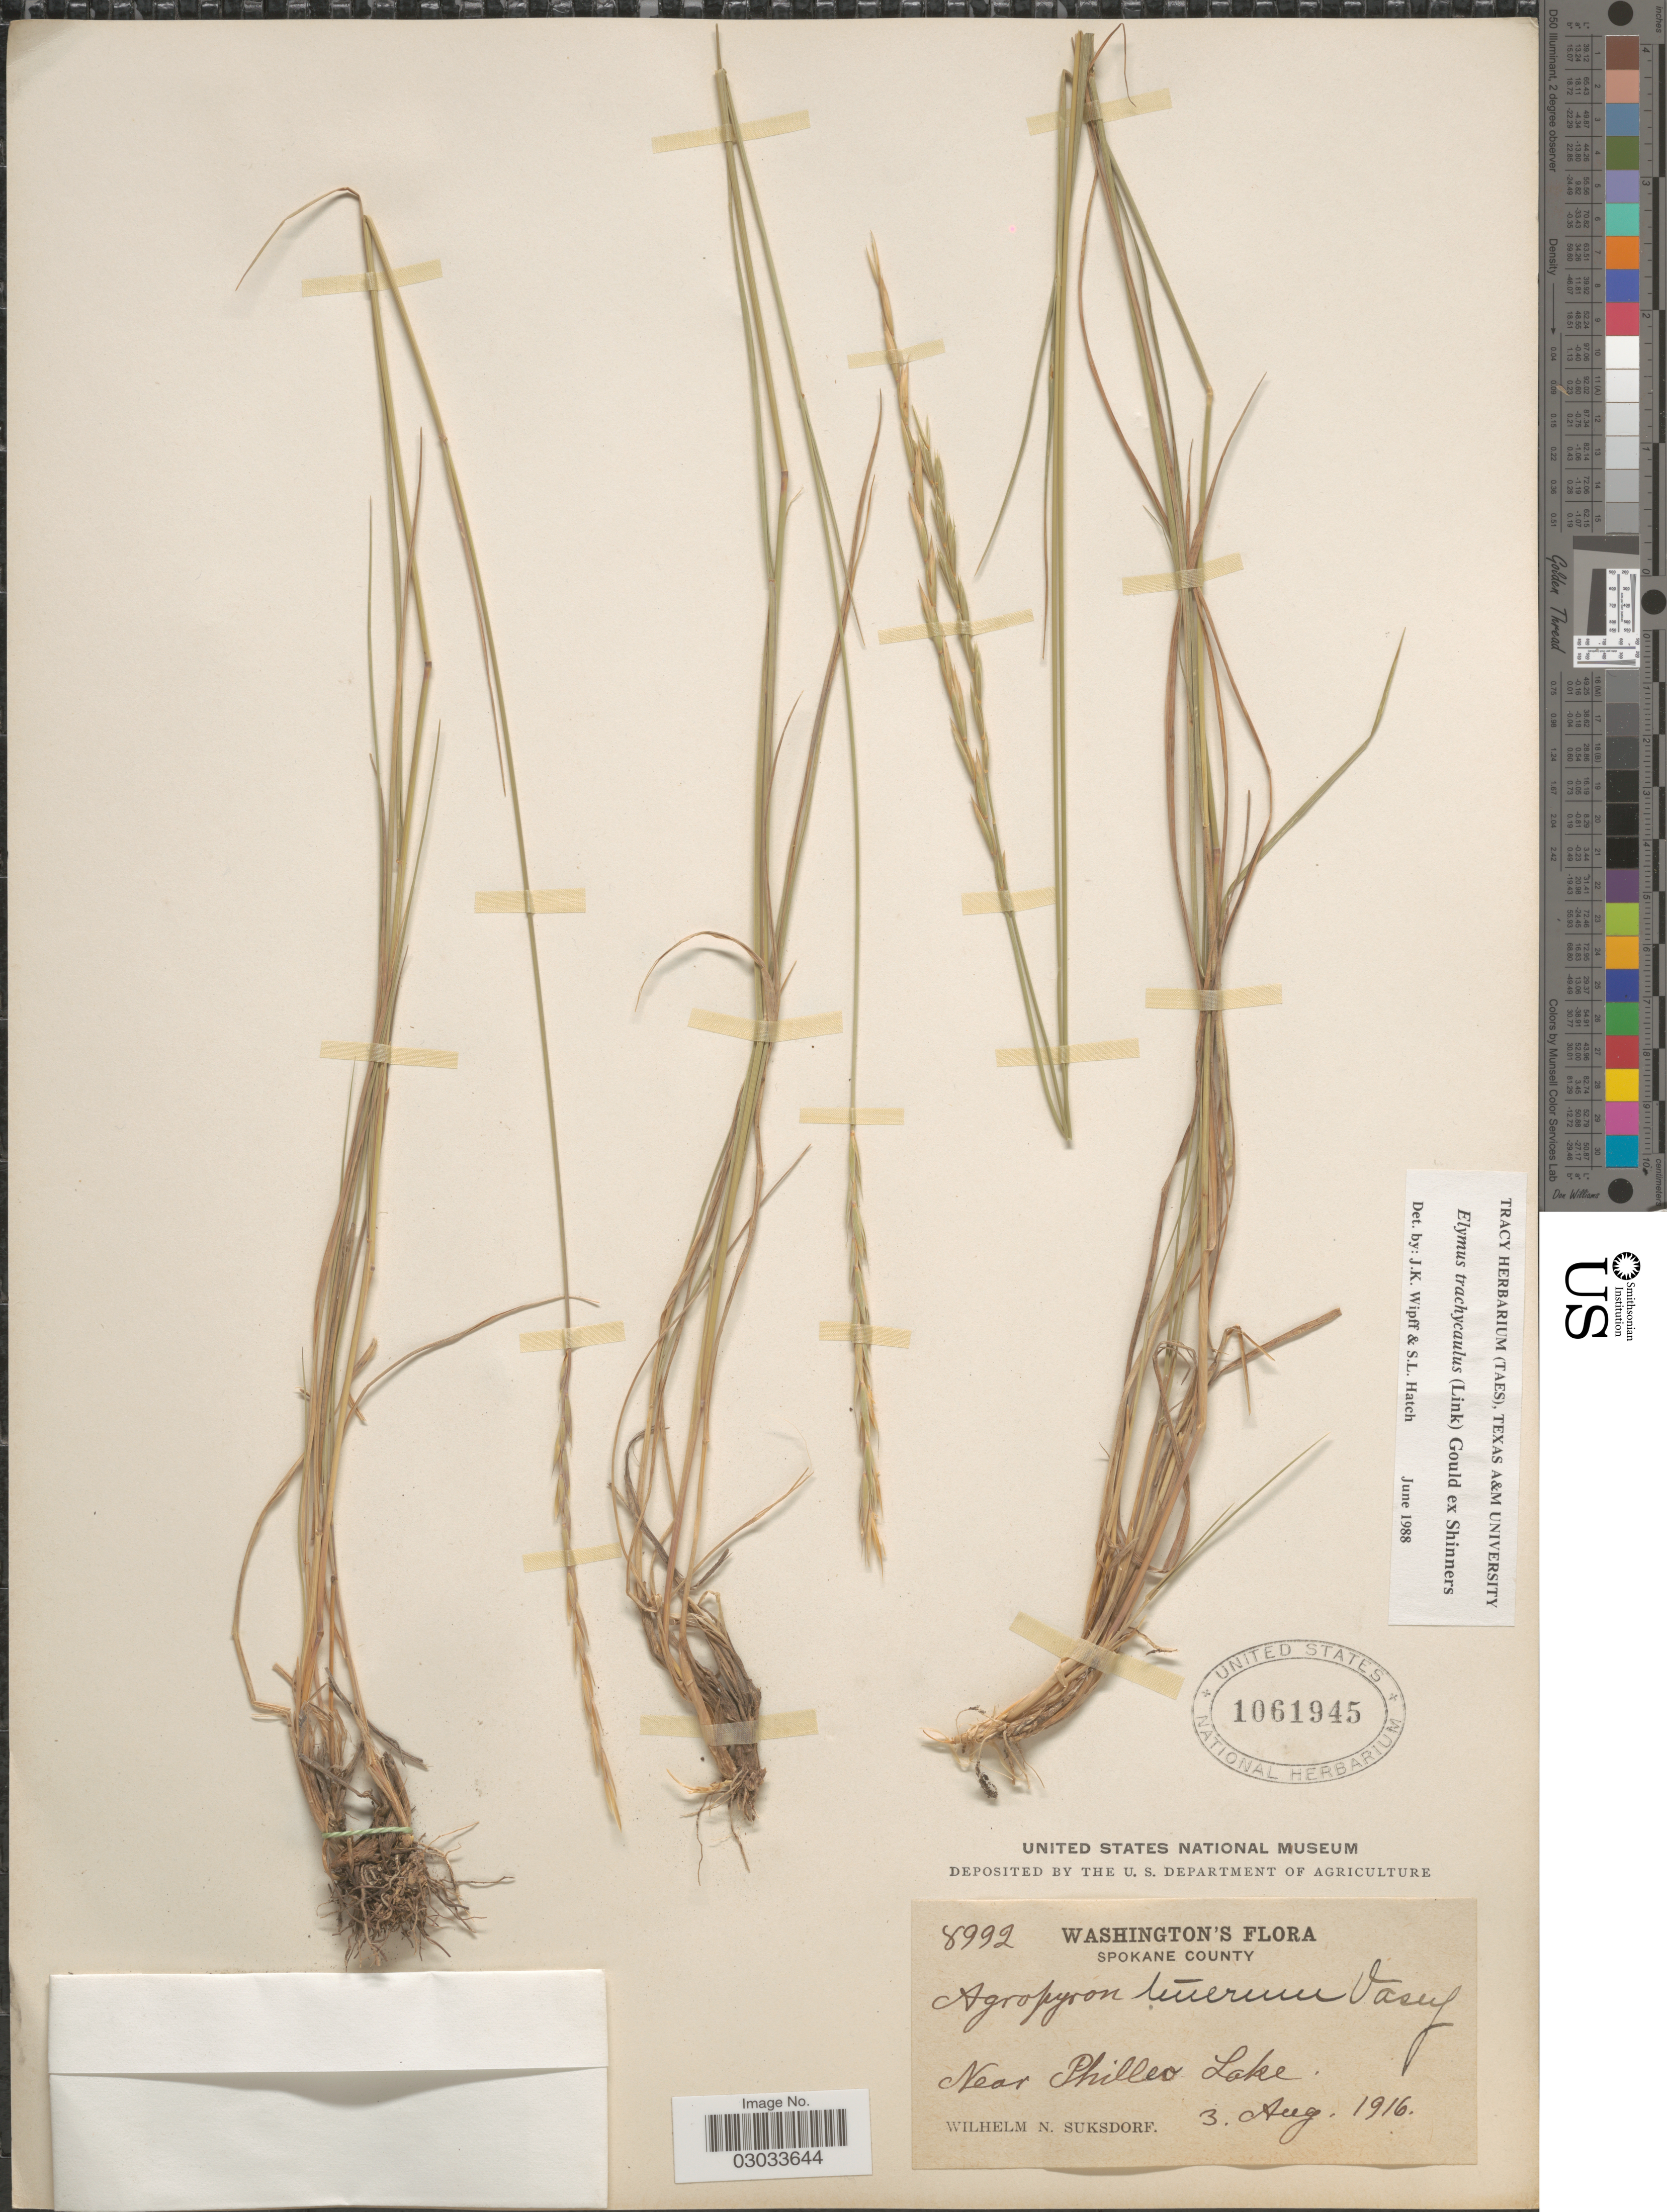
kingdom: Plantae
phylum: Tracheophyta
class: Liliopsida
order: Poales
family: Poaceae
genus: Elymus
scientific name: Elymus trachycaulus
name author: (Link) Gould ex Shinners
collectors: W. N. Suksdorf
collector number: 8992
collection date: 1916-08-03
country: United States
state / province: Washington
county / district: Spokane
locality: Spokane County. Near Philleo Lake.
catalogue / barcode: US 1061945